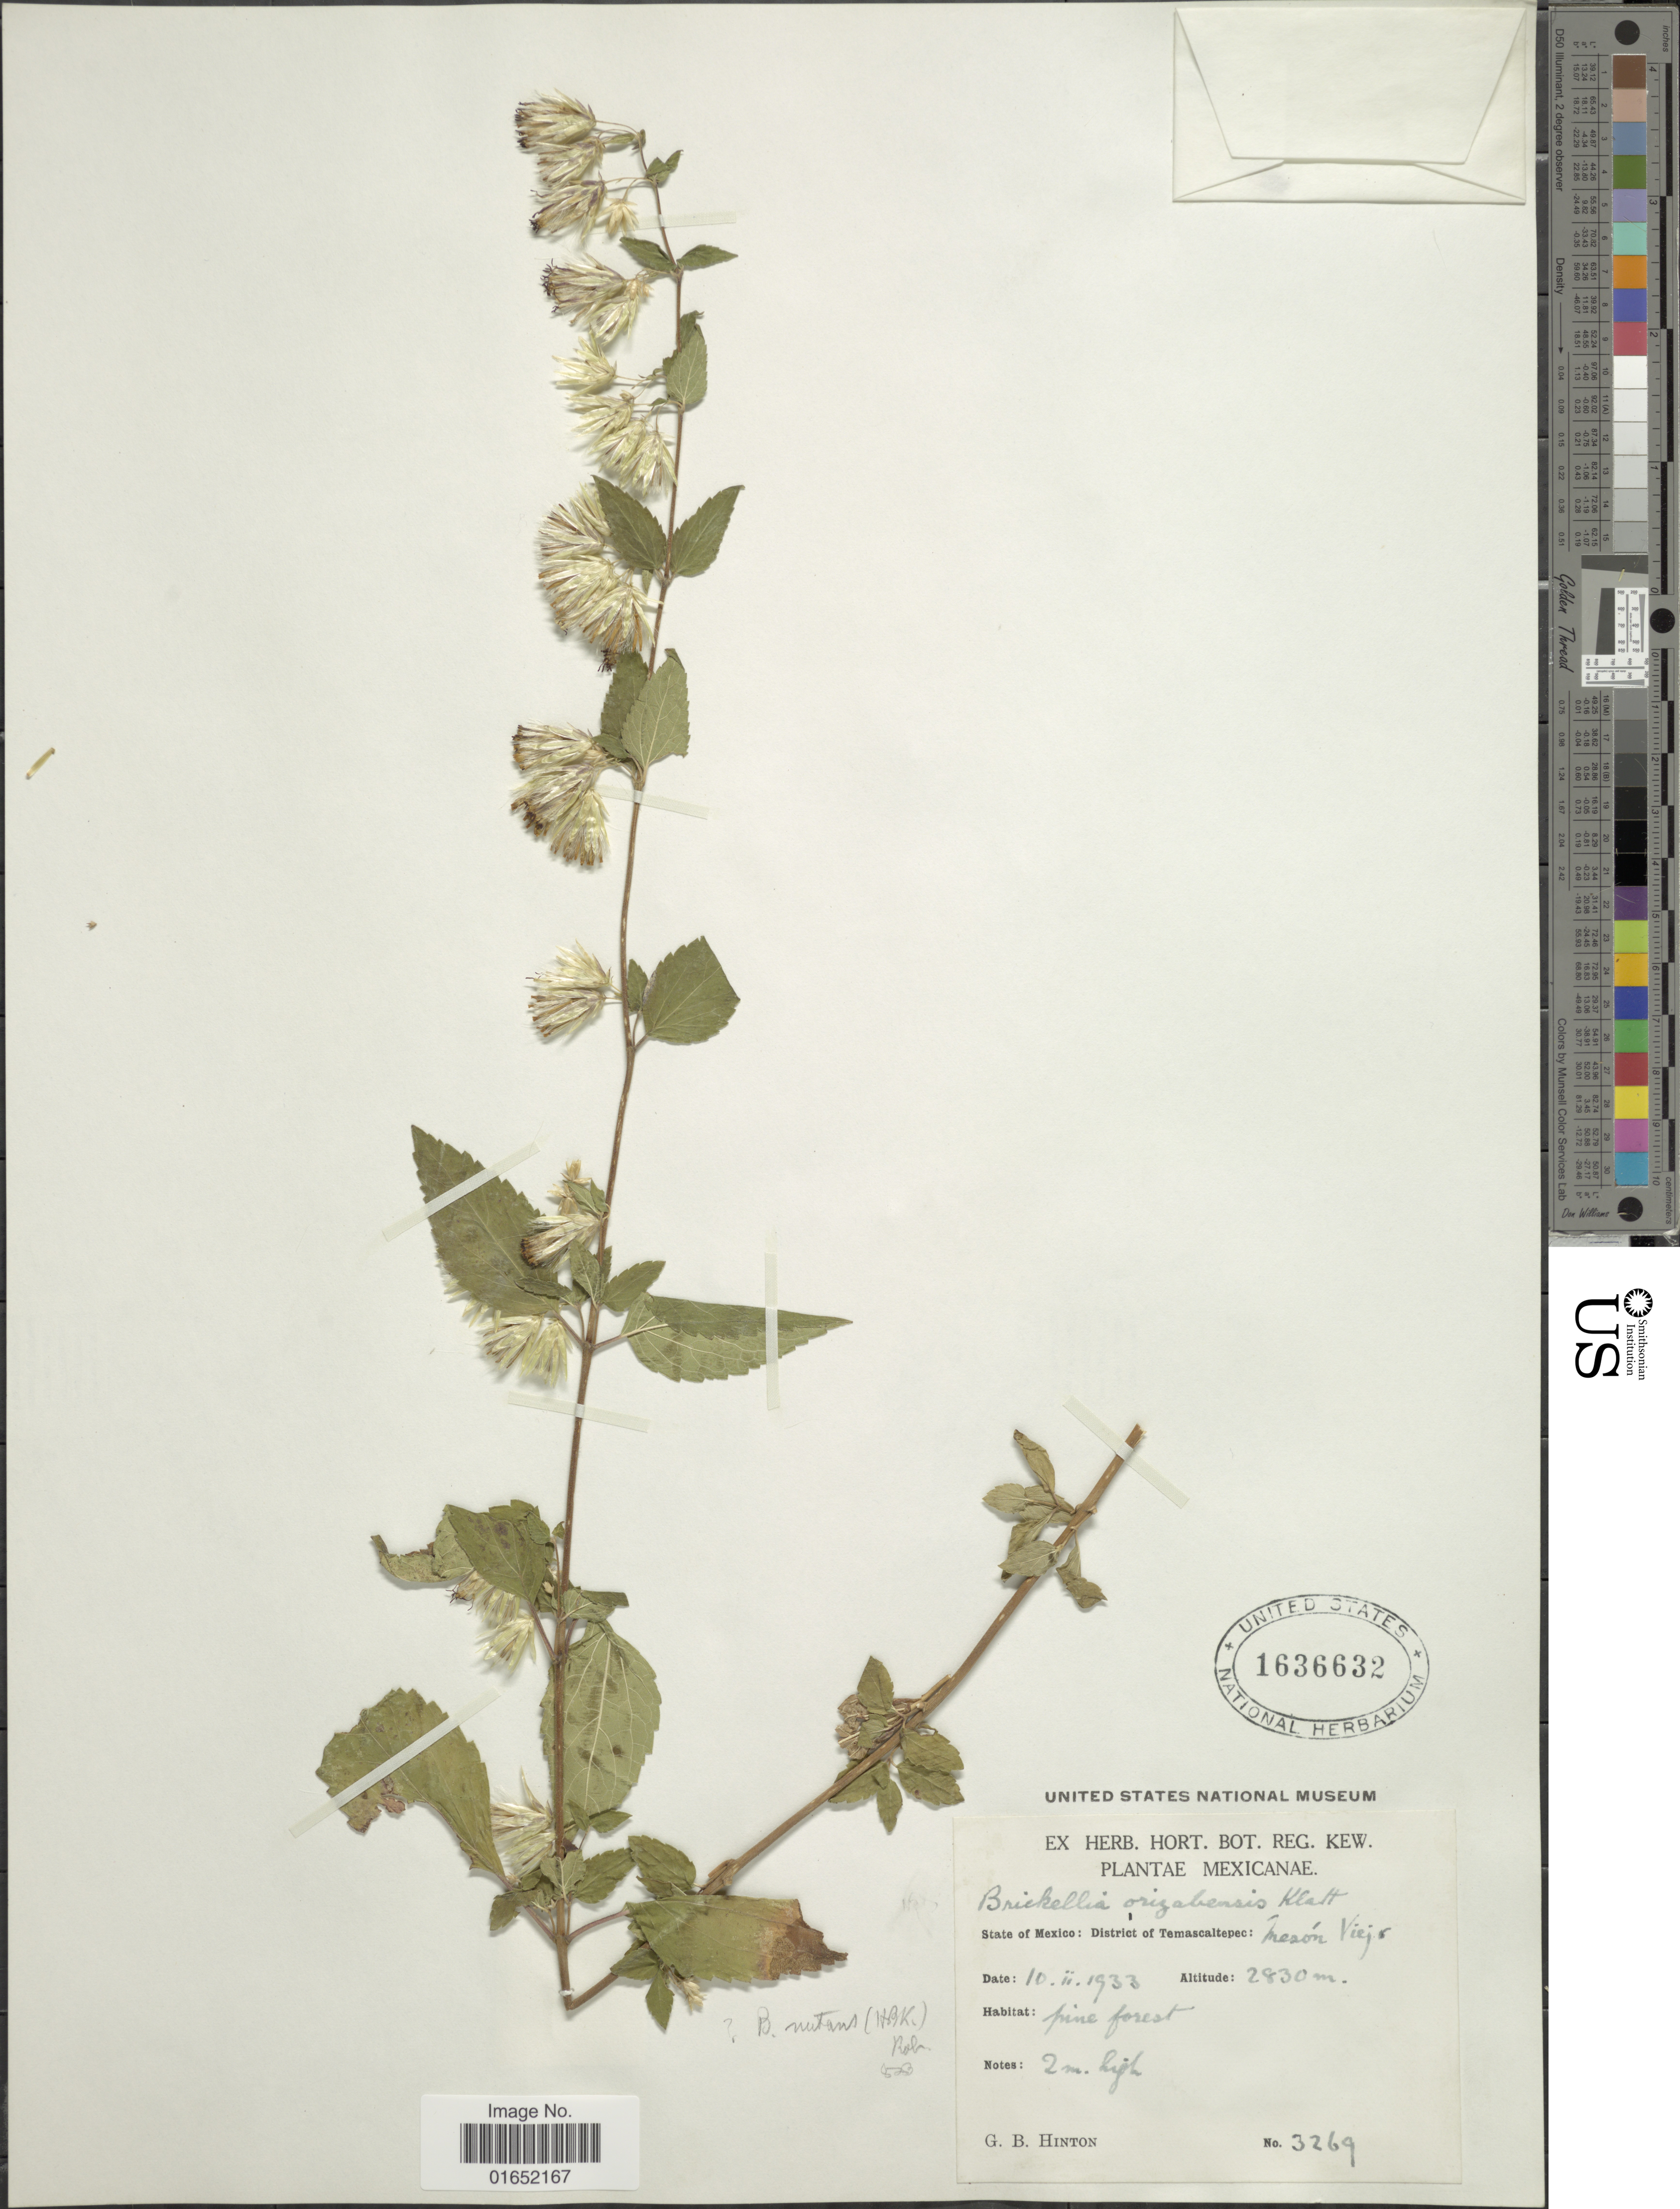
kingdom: Plantae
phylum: Tracheophyta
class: Magnoliopsida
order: Asterales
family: Asteraceae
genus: Brickellia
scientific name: Brickellia pendula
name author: (Schrad.) A. Gray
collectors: G. B. Hinton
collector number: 3269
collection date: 1933-02-10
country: Mexico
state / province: México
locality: District of Temascaltepec: Mesón Viejo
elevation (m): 2830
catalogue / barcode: US 1636632